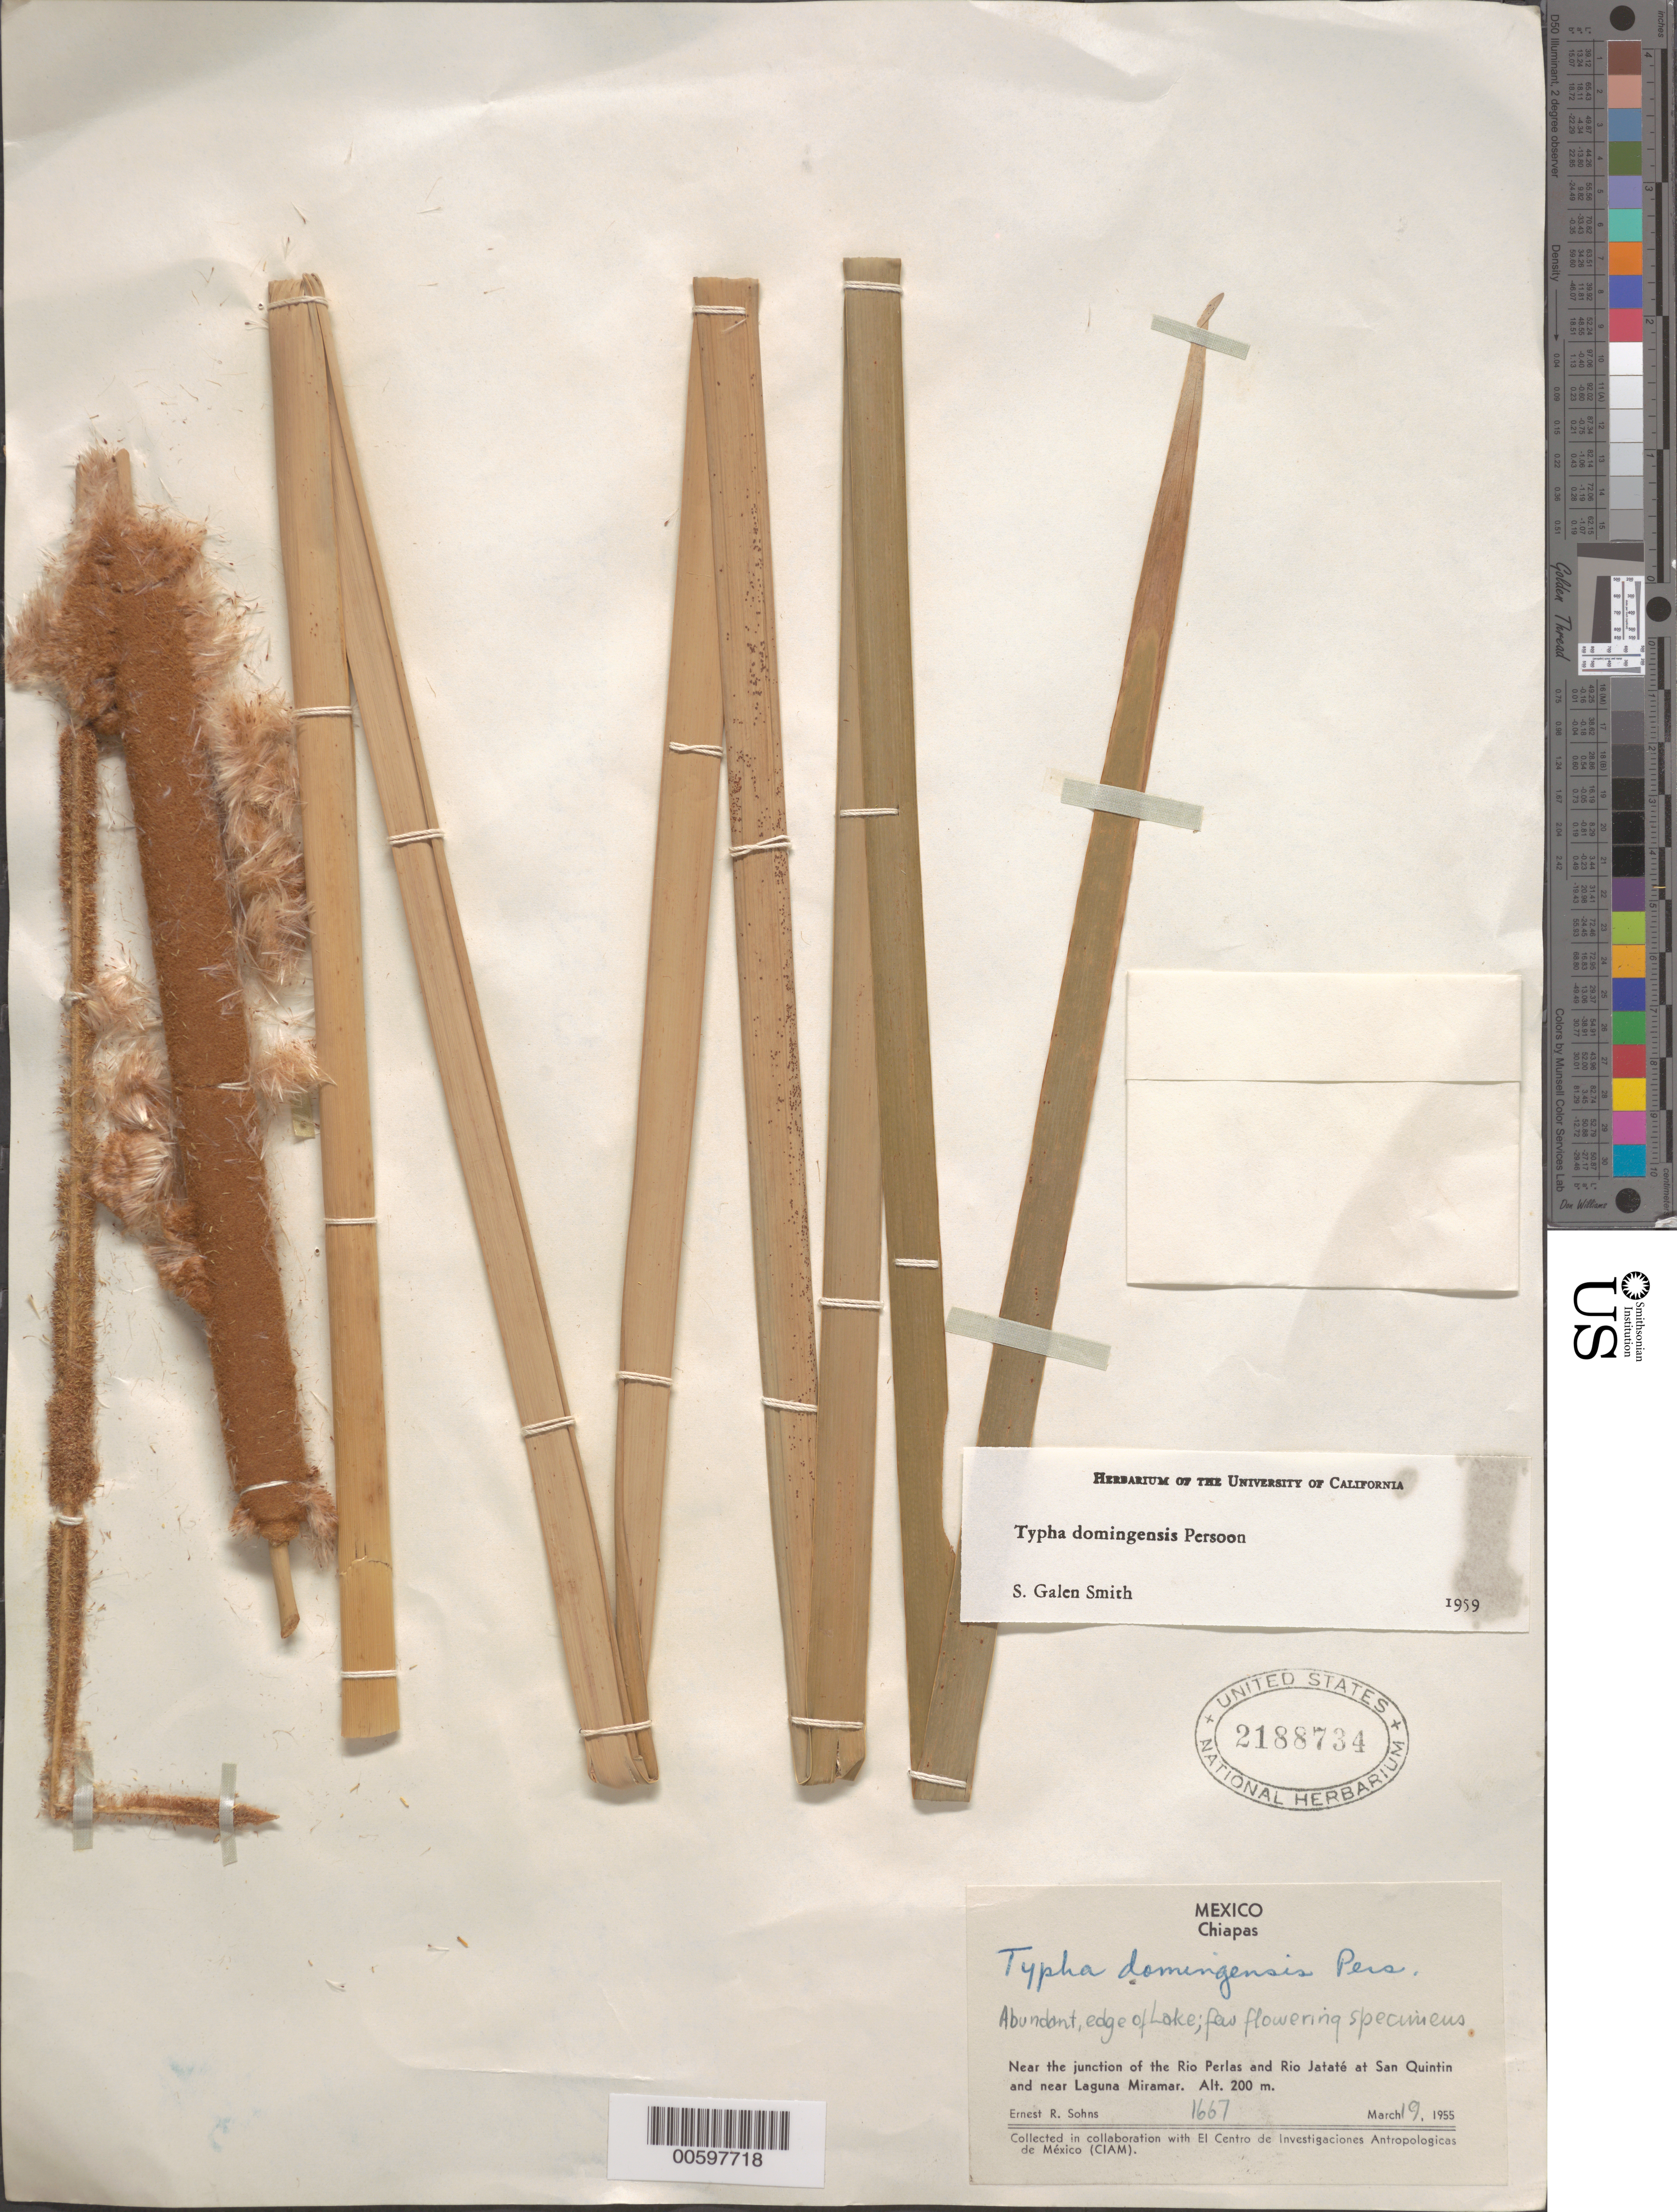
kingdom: Plantae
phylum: Tracheophyta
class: Liliopsida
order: Poales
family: Typhaceae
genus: Typha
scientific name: Typha domingensis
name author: Pers.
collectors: E. R. Sohns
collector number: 1667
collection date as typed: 19 Mar 1955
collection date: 1955-03-19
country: Mexico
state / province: Chiapas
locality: Rio Perlas and Rio Jatate at San Quintin and near Laguna Miramar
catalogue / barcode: US 2188734